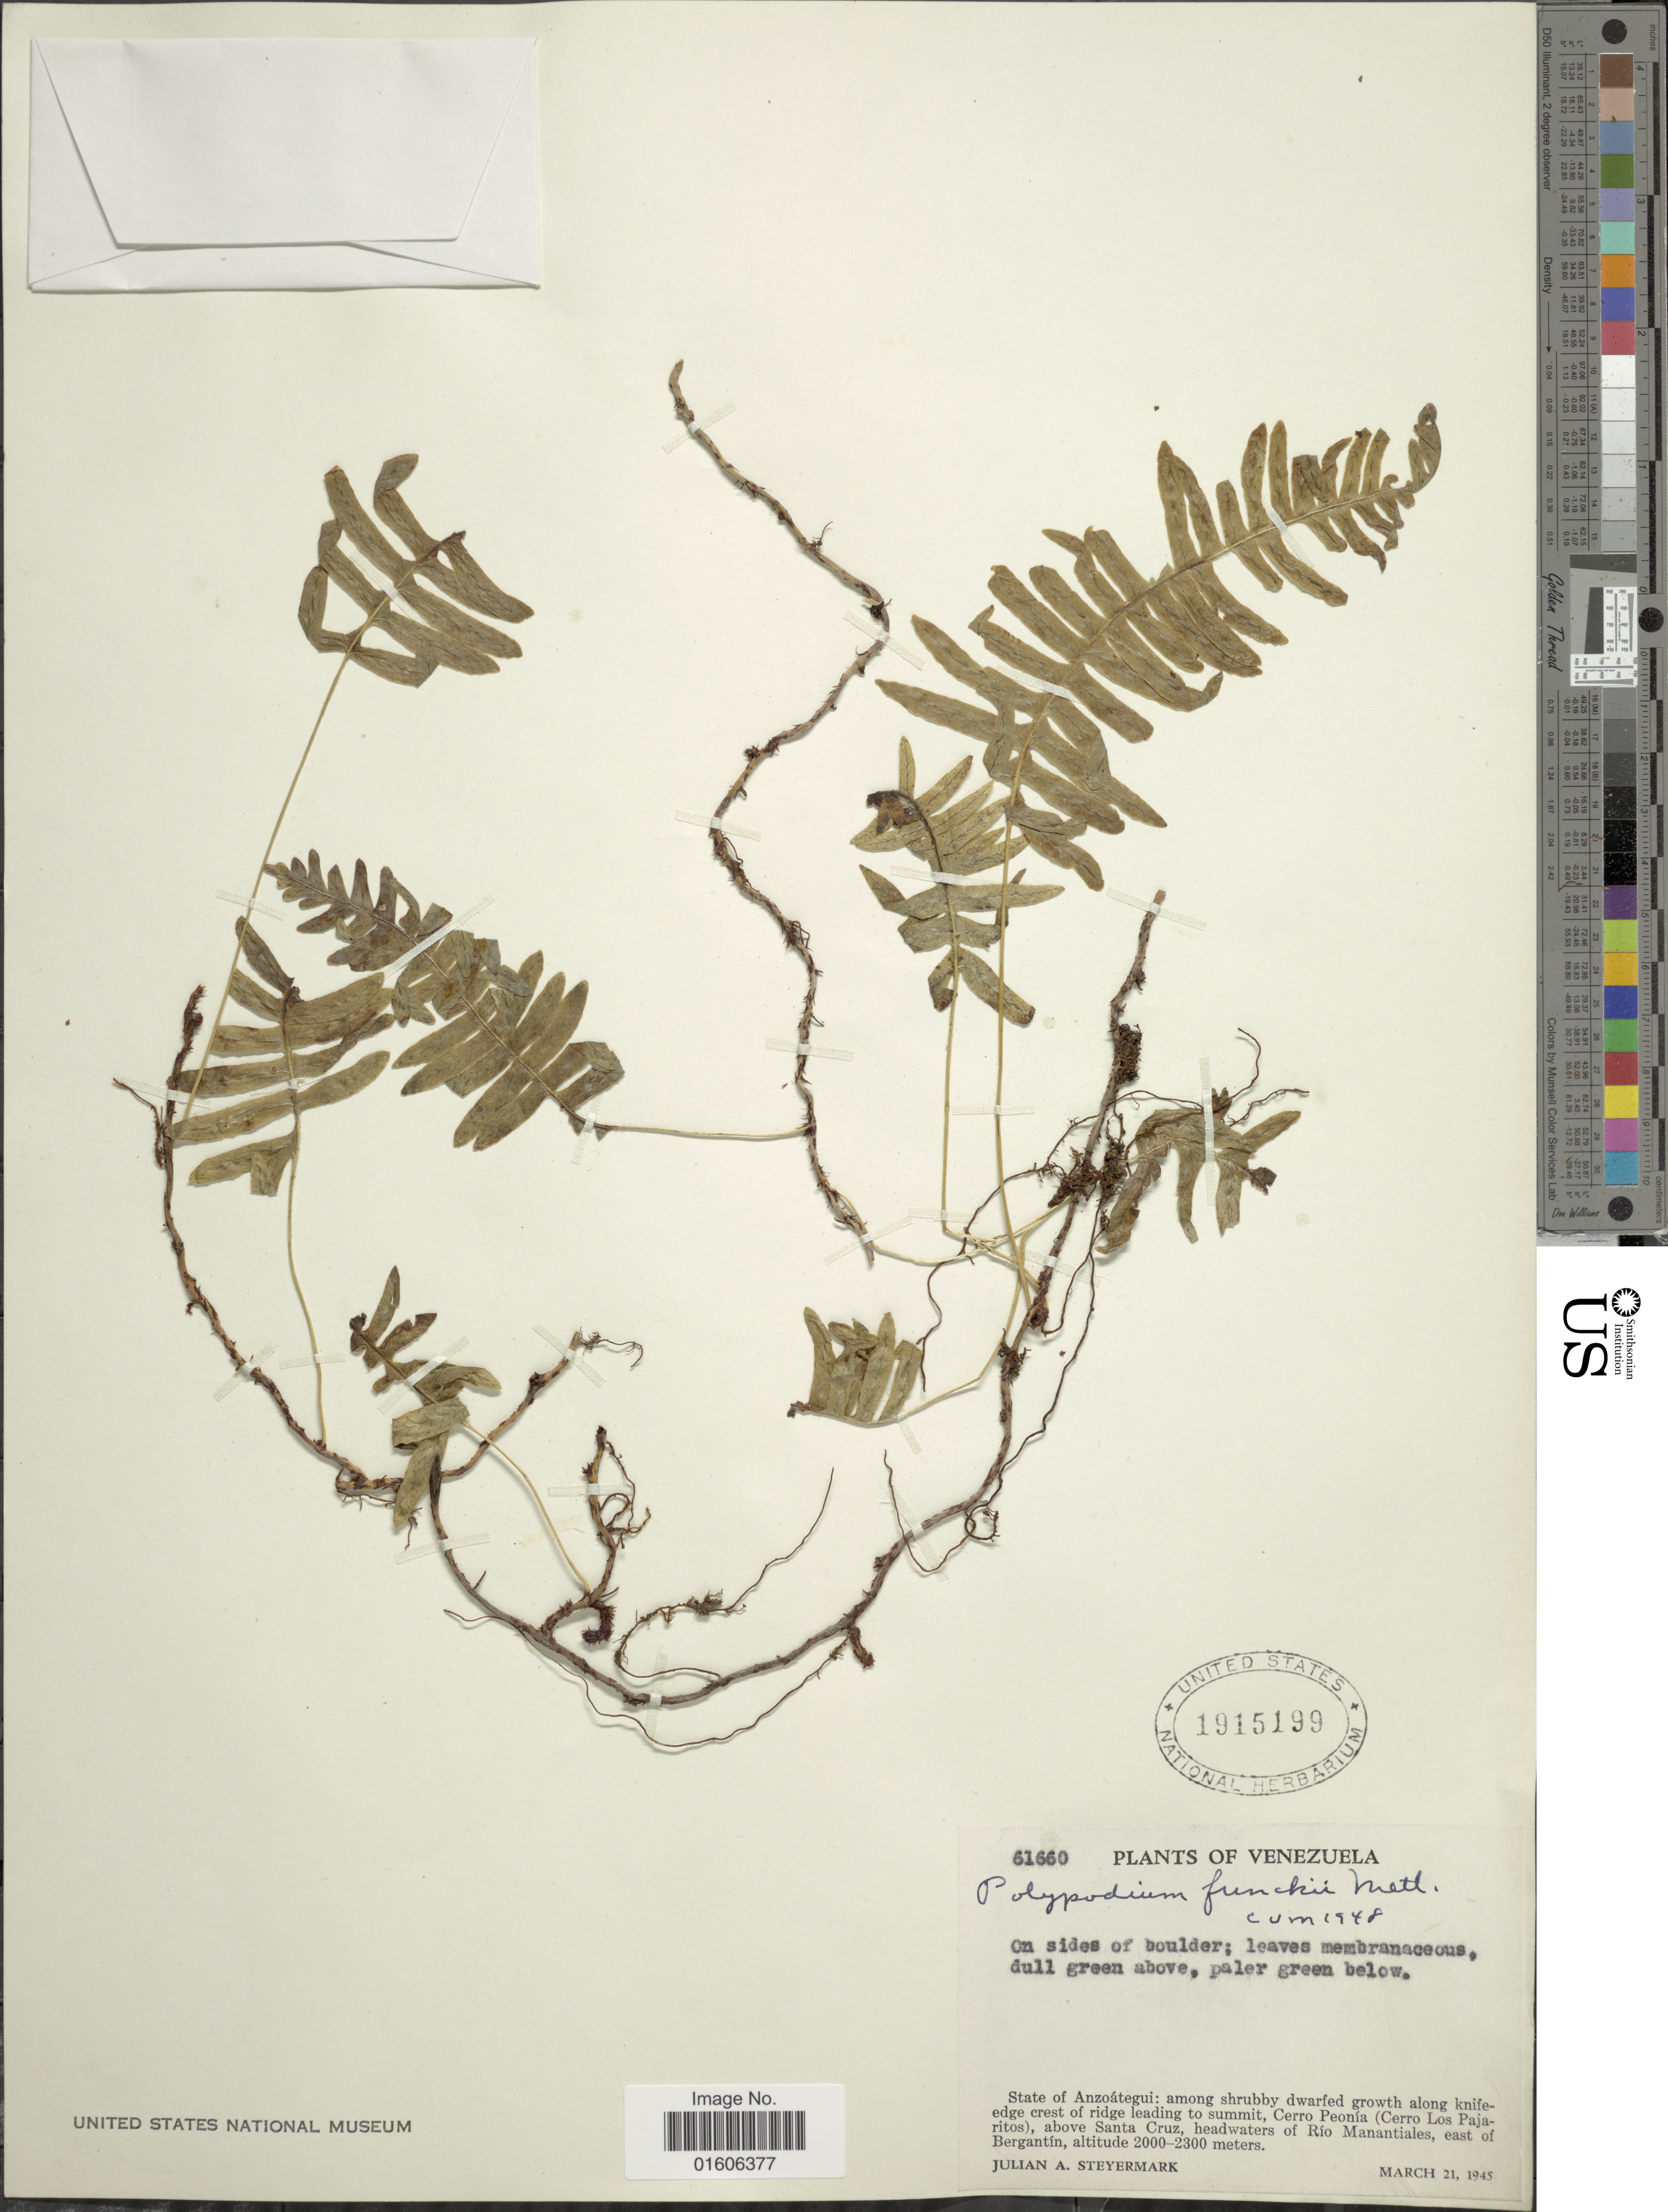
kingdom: Plantae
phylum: Tracheophyta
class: Polypodiopsida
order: Polypodiales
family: Polypodiaceae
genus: Serpocaulon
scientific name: Serpocaulon funckii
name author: (Mett.) A.R. Sm.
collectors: J. Steyermark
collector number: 61660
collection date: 1945-03-21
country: Venezuela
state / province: Anzoategui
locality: State of Anzoátegui: among shrubby dwarfed growth along knife-edge crest of ridge leading to summit, Cerro Peonía (Cerro Los Pajaritos), above Santa Cruz, headwaters of Río Manantiales, east of Bergantín.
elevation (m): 2000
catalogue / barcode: US 1915199